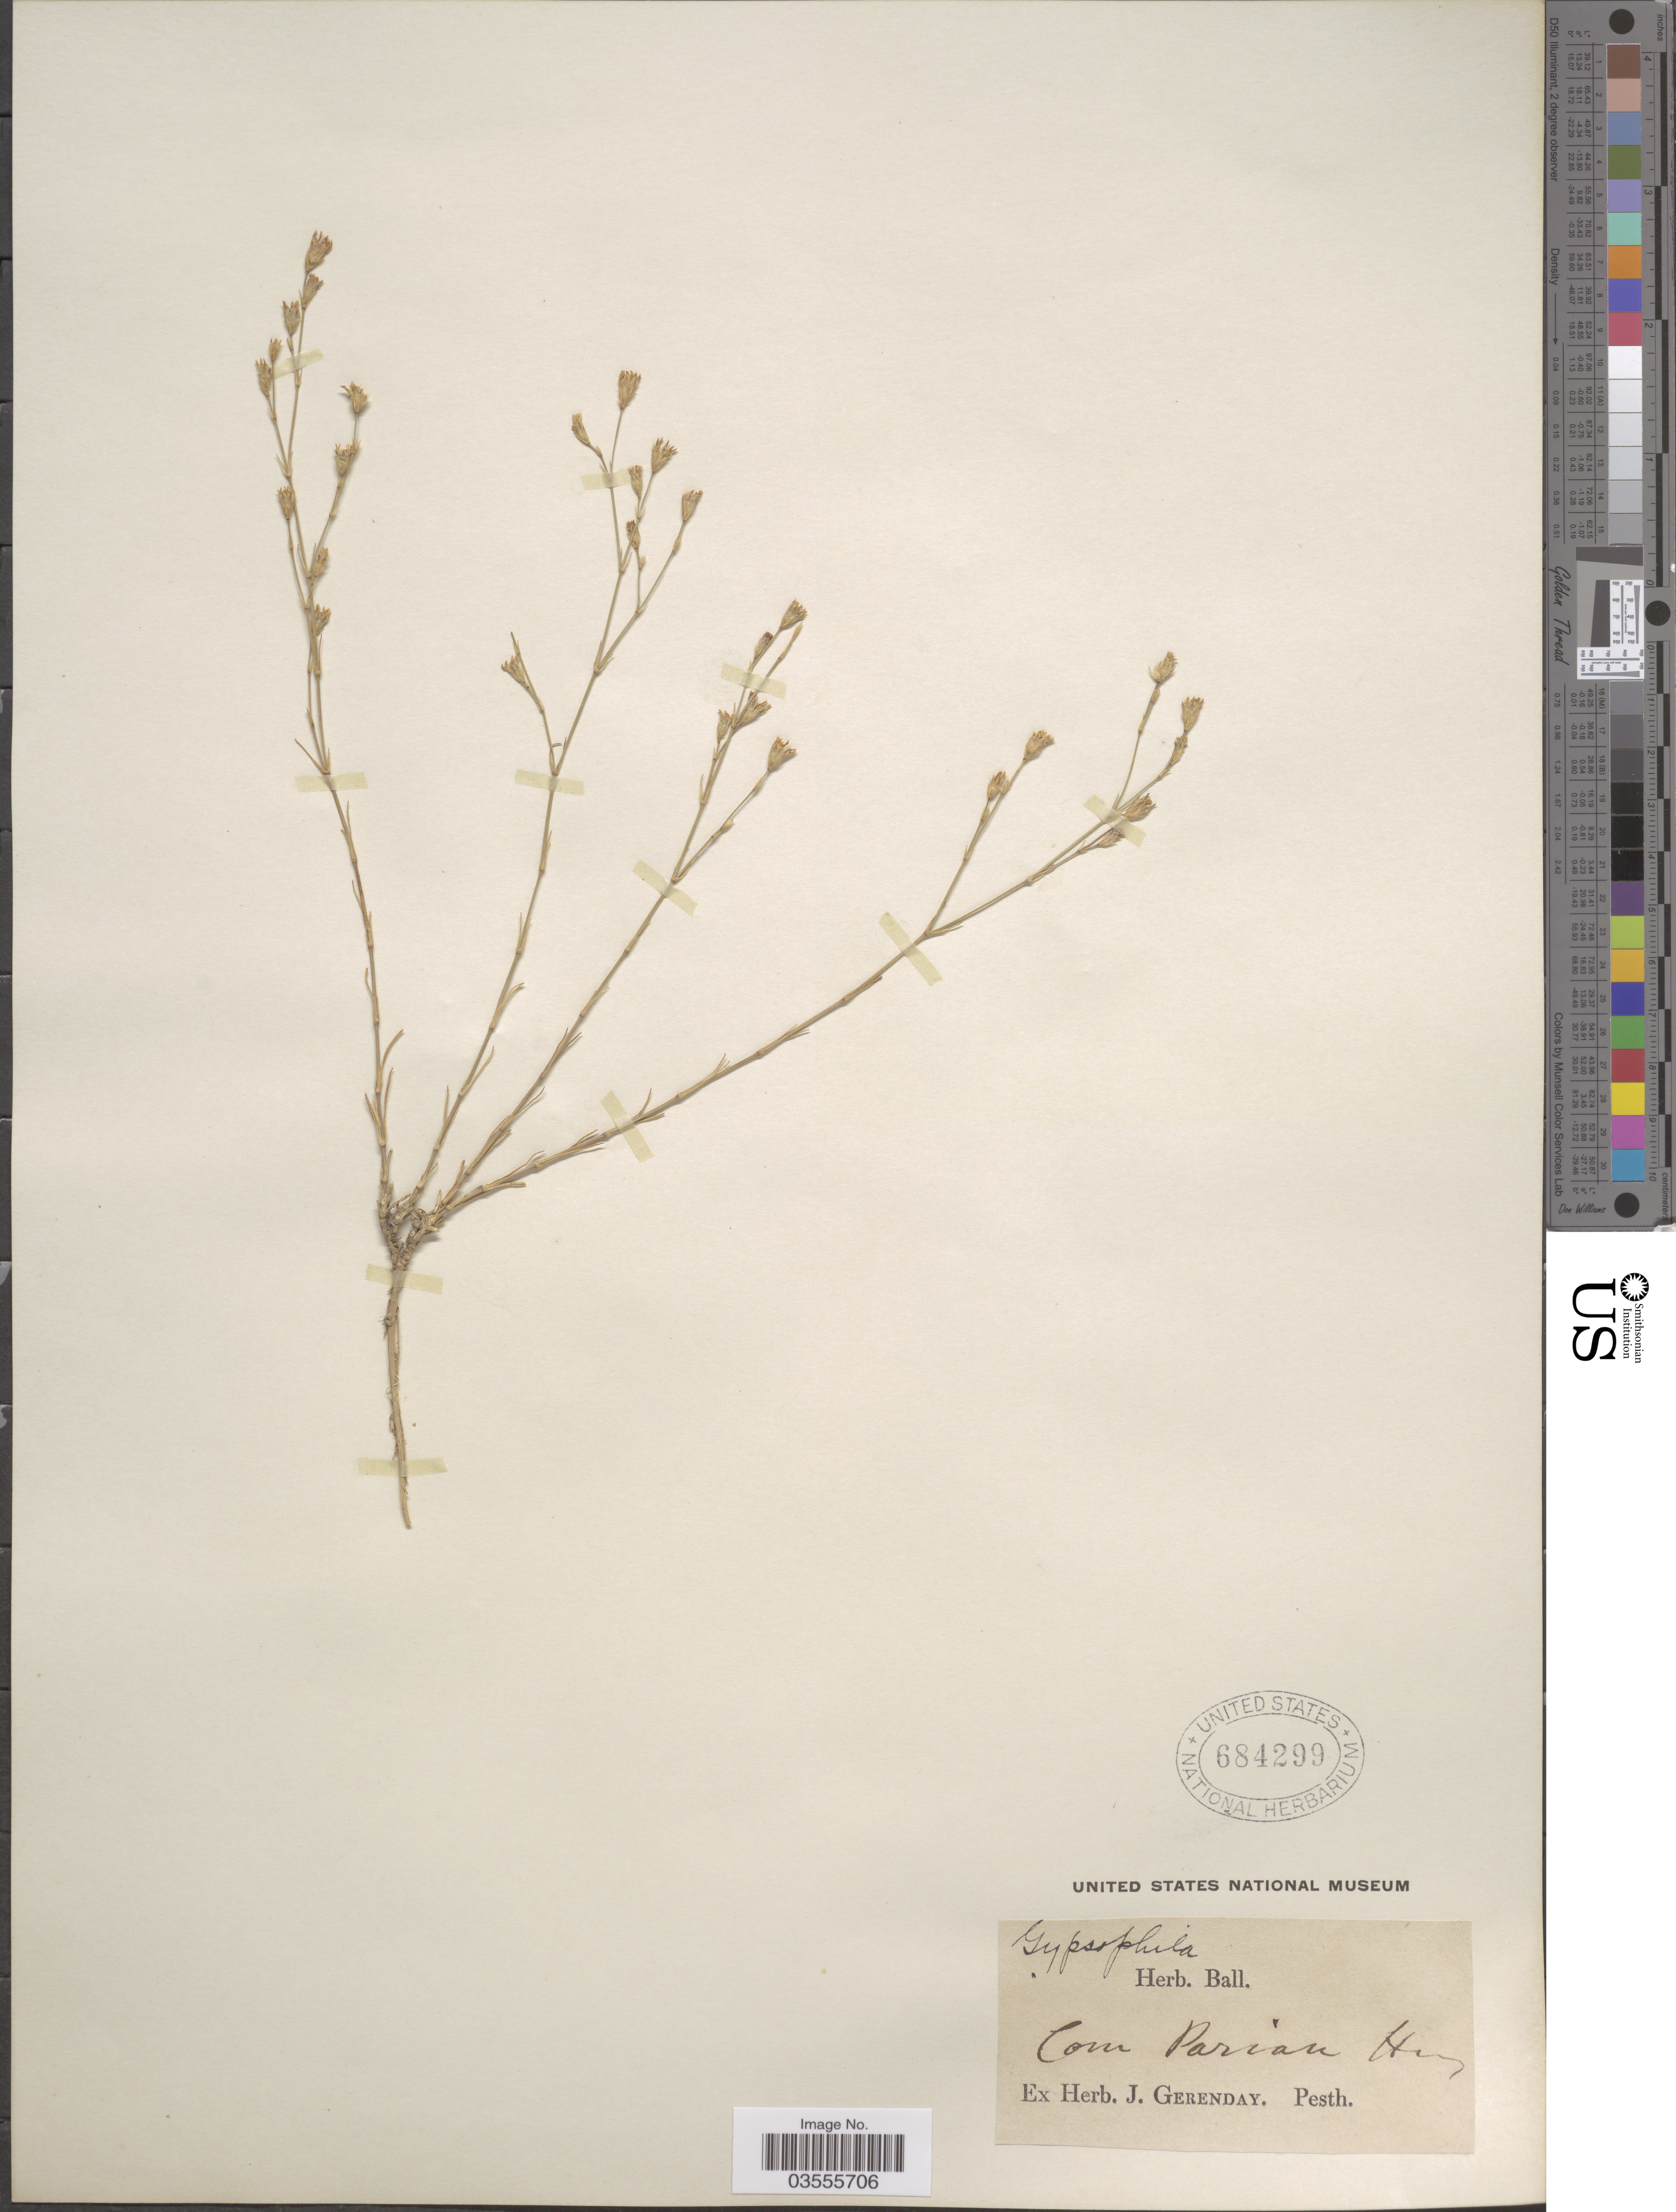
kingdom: Plantae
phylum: Tracheophyta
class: Magnoliopsida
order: Caryophyllales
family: Caryophyllaceae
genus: Petrorhagia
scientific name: Petrorhagia saxifraga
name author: (L.) Link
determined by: Rabeler, R. K.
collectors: ex herb. Ball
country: Hungary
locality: Pesth.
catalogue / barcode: US 684299